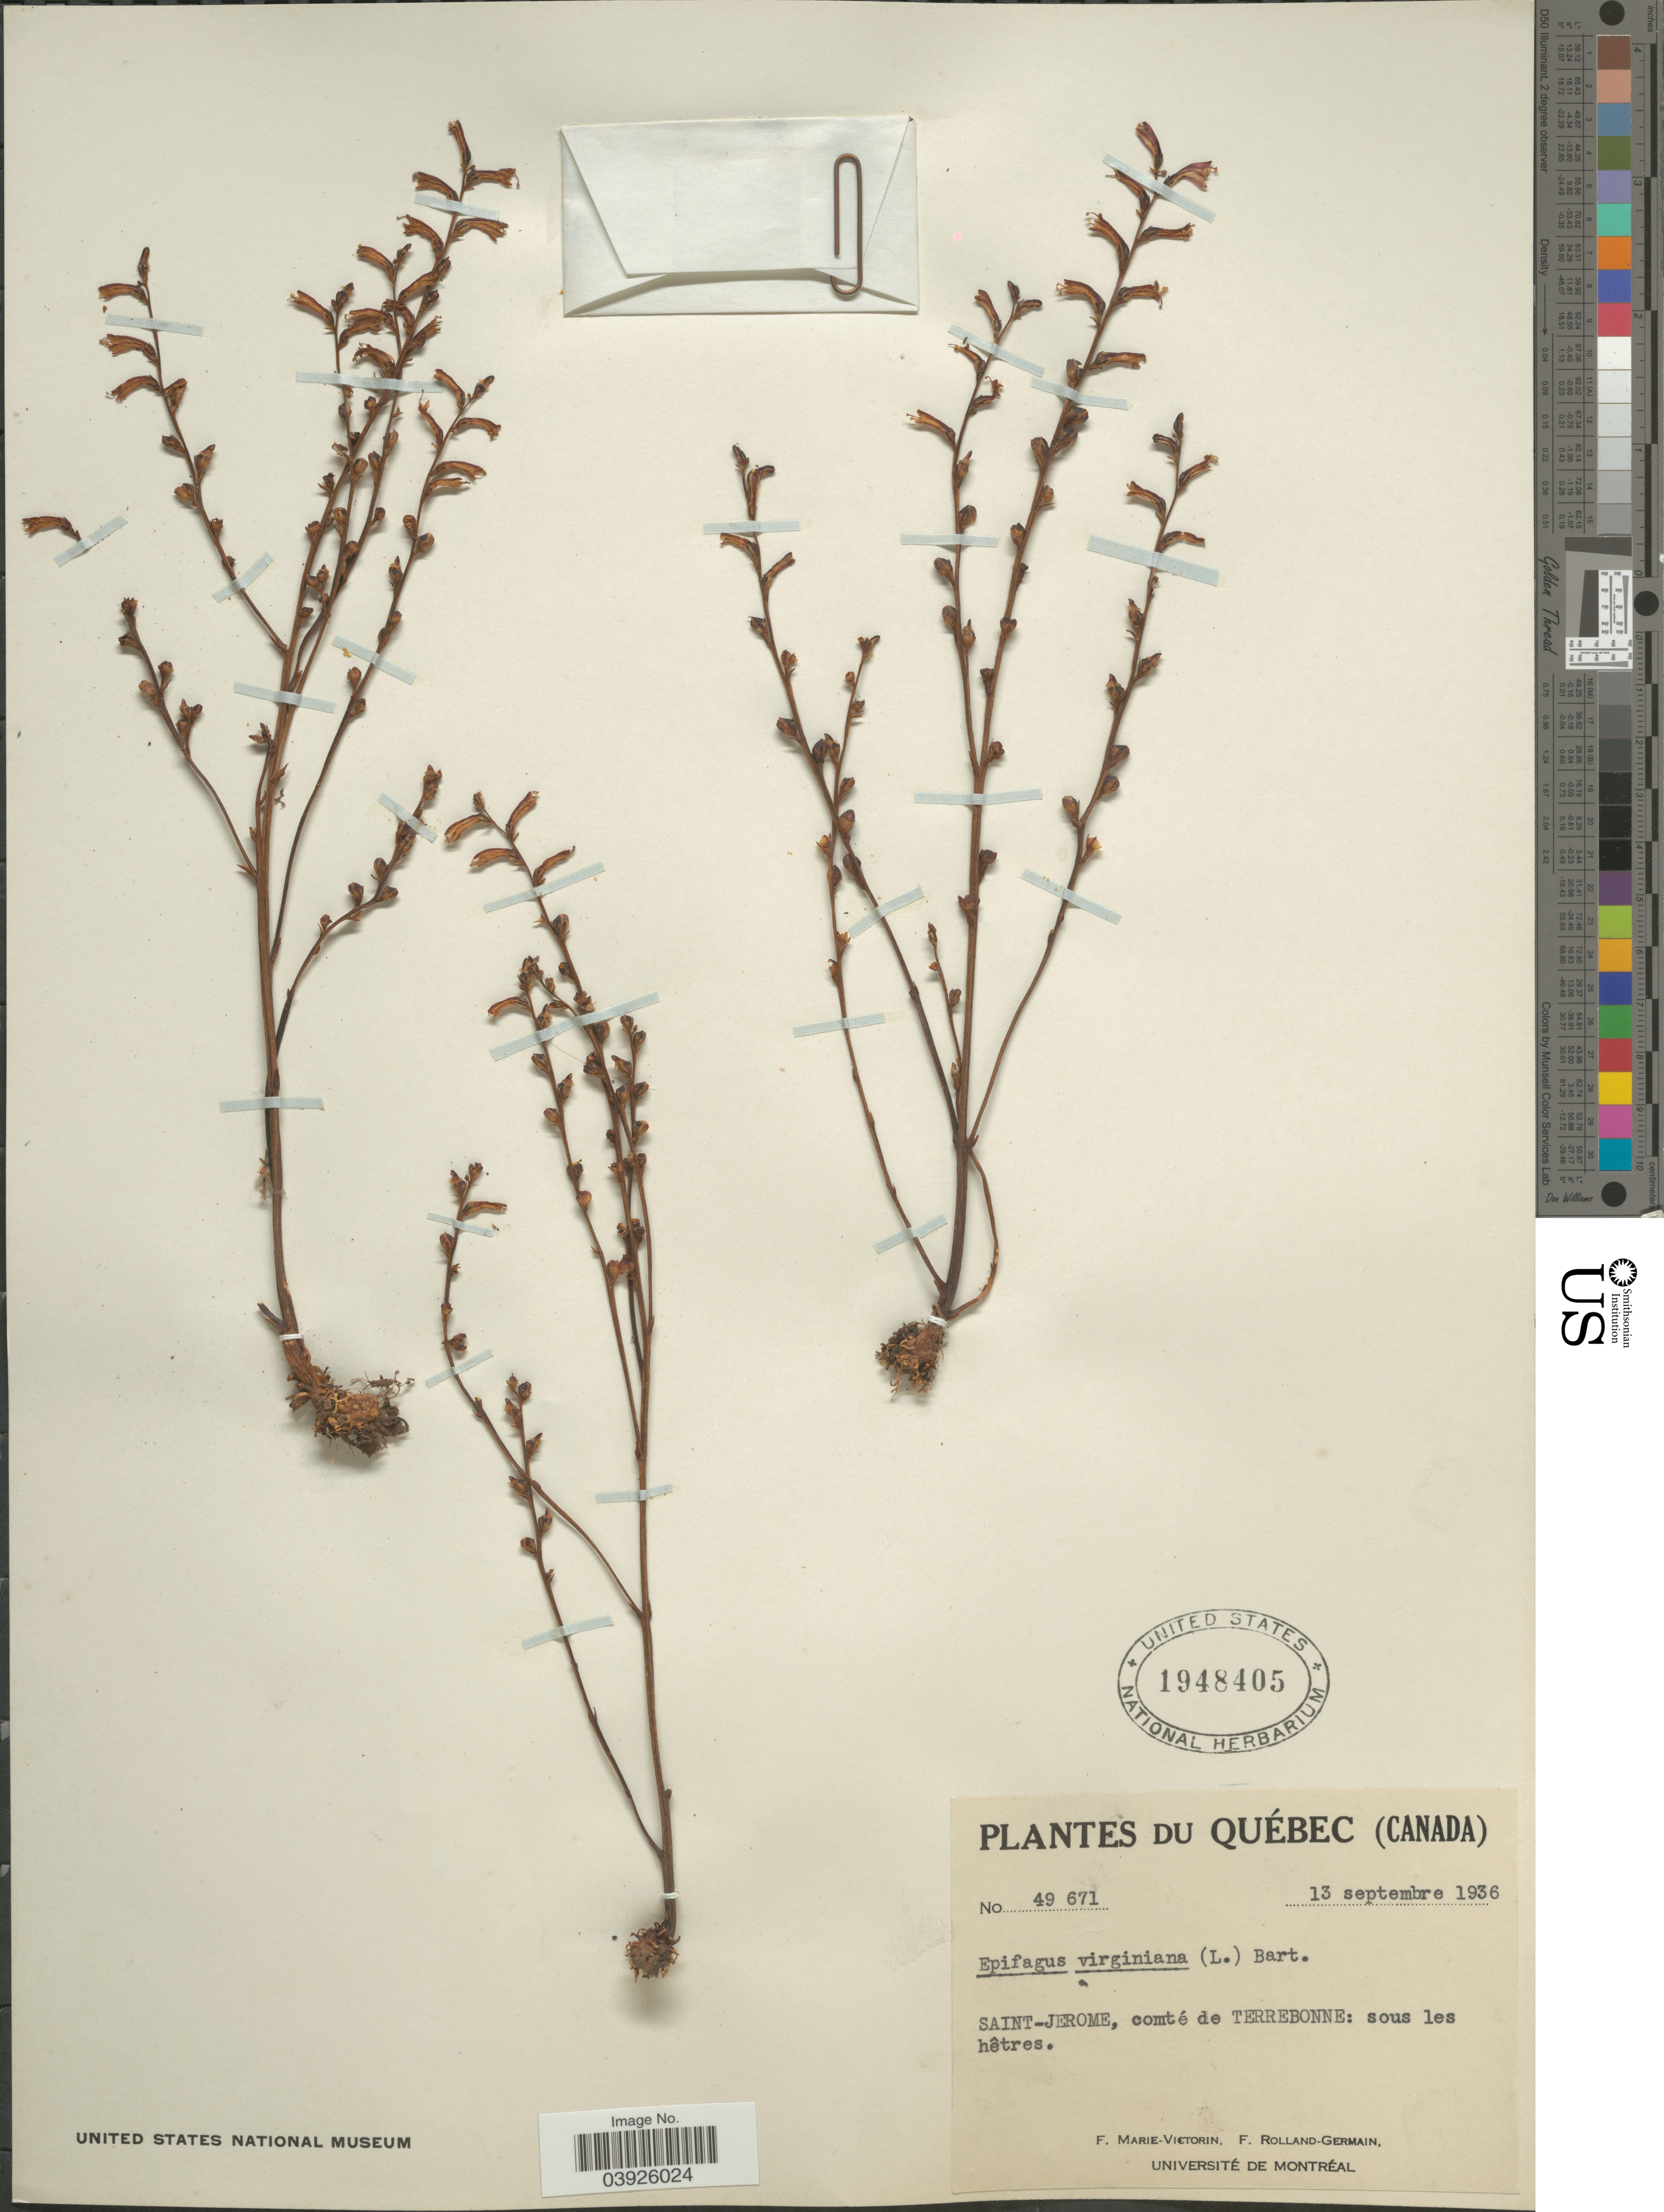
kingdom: Plantae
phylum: Tracheophyta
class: Magnoliopsida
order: Lamiales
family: Orobanchaceae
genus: Epifagus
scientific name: Epifagus virginiana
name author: (L.) W.P.C. Barton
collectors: F. Marie-Victorin & Rolland-Germain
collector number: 49671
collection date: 1936-09-13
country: Canada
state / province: Quebec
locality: Saint-Jerome, comté de Terrebonne: sous les hêtres.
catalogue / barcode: US 1948405